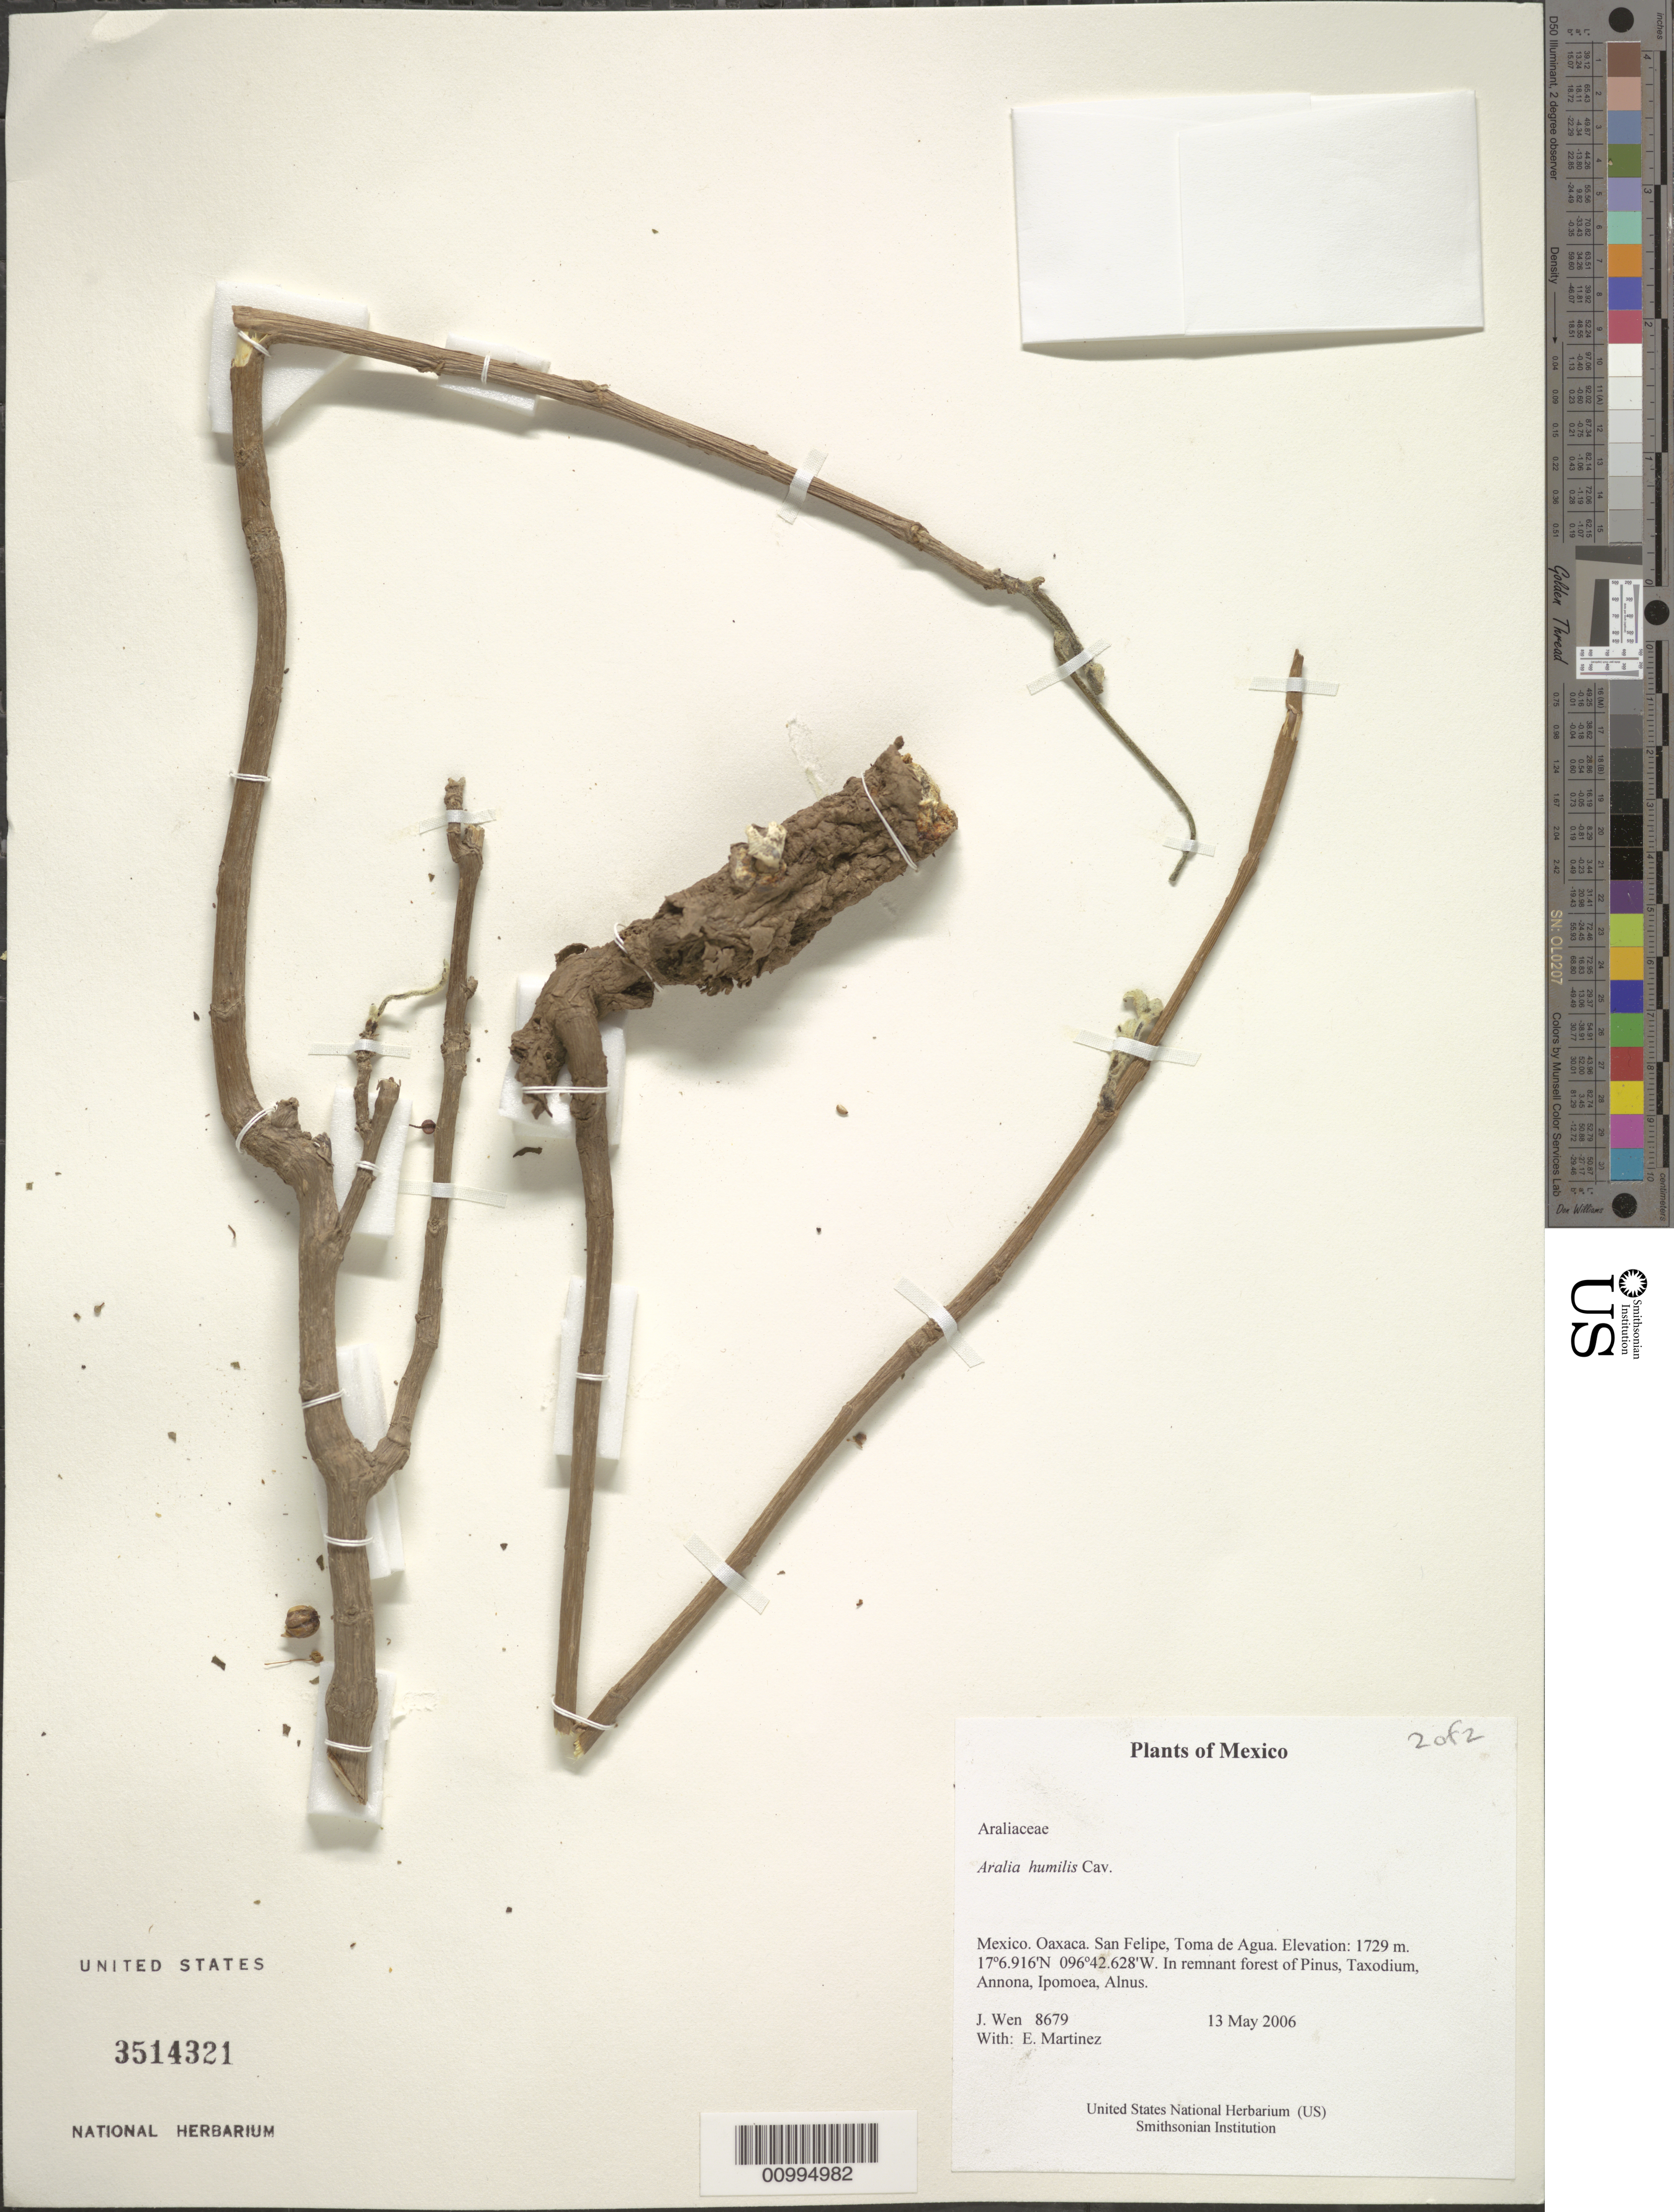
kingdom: Plantae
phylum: Tracheophyta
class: Magnoliopsida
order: Apiales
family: Araliaceae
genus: Aralia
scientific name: Aralia humilis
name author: Cav.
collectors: J. Wen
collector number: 8679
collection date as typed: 13 May 2006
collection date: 2006-05-13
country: Mexico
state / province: Oaxaca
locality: San Felipe, Toma de Agua.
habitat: In remnant forest of Pinus, Taxodium, Annona, Ipomoea, Alnus.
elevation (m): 1729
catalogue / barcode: US 3514321